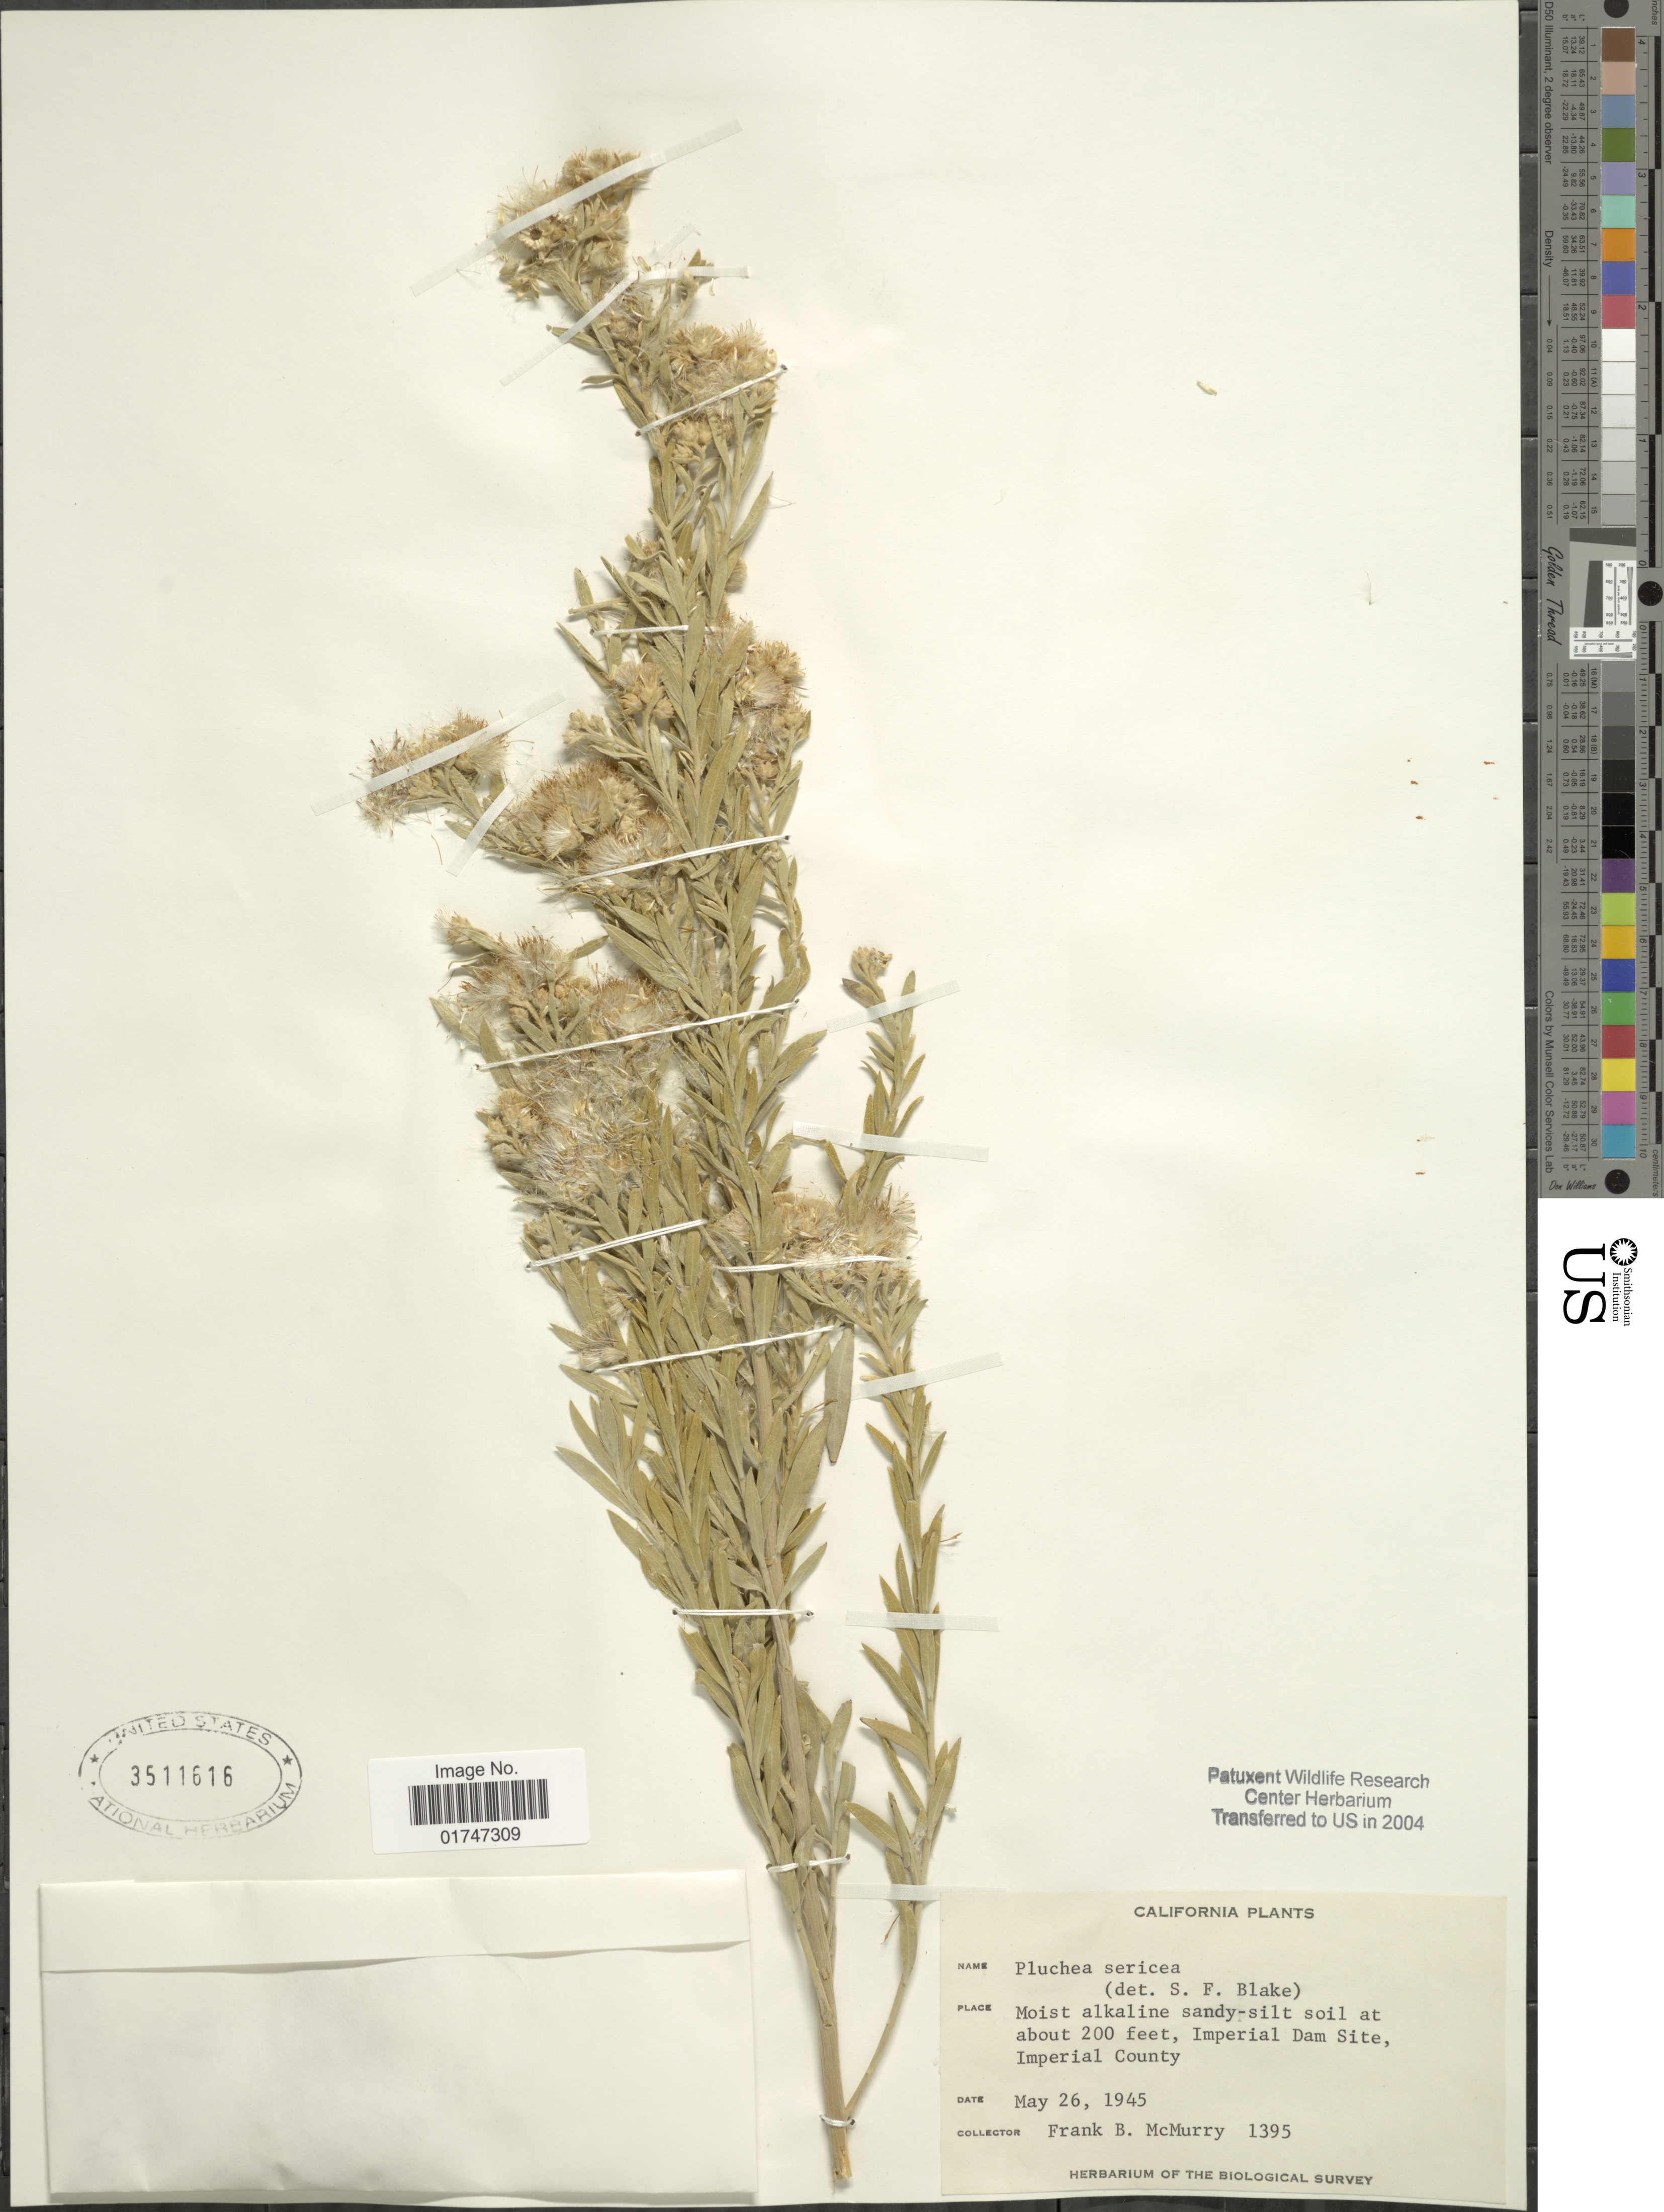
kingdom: Plantae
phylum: Tracheophyta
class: Magnoliopsida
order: Asterales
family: Asteraceae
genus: Pluchea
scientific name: Pluchea sericea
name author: (Nutt.) Coville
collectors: F. B. McMurry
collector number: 1395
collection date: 1945-05-26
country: United States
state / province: California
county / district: Imperial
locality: Imperial Dam Site, Imperial County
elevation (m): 61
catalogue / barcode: US 3511616